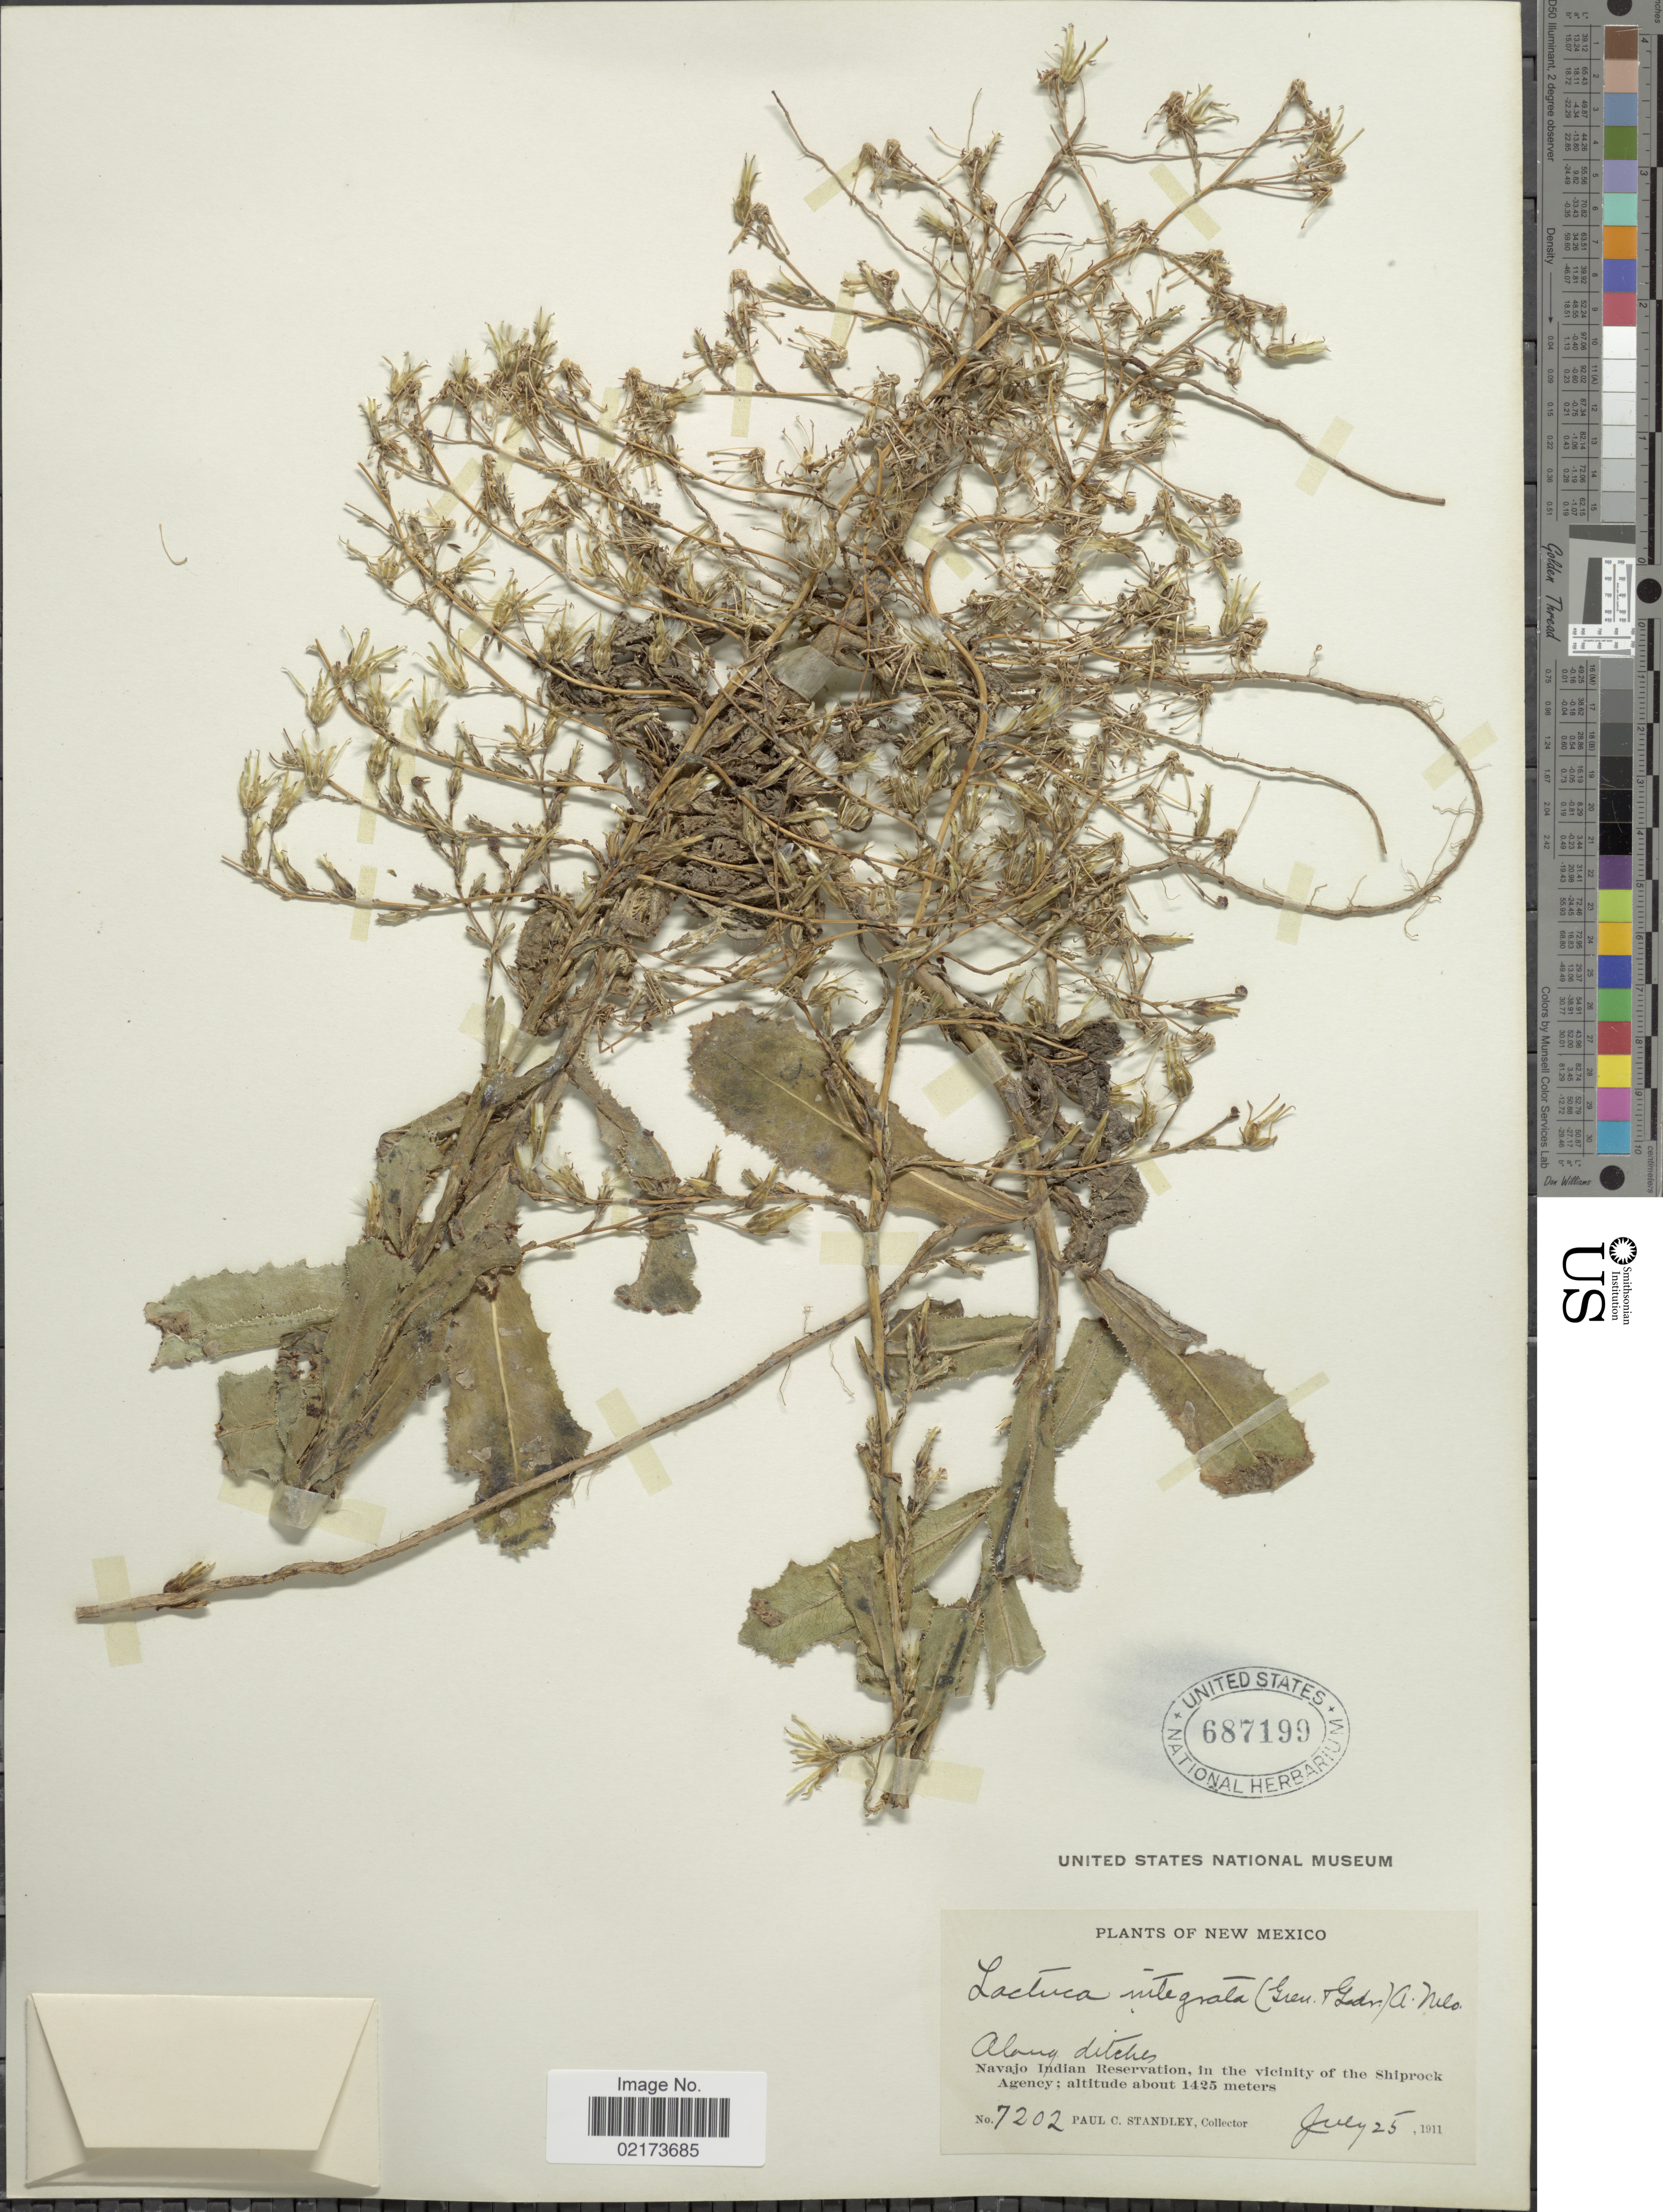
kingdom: Plantae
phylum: Tracheophyta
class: Magnoliopsida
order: Asterales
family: Asteraceae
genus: Lactuca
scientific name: Lactuca serriola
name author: L.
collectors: P. C. Standley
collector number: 7202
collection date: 1911-07-25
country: United States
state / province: New Mexico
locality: Navajo Indian Reservation, in the vicinity of the Shiprock Agency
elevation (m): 1425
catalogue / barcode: US 687199